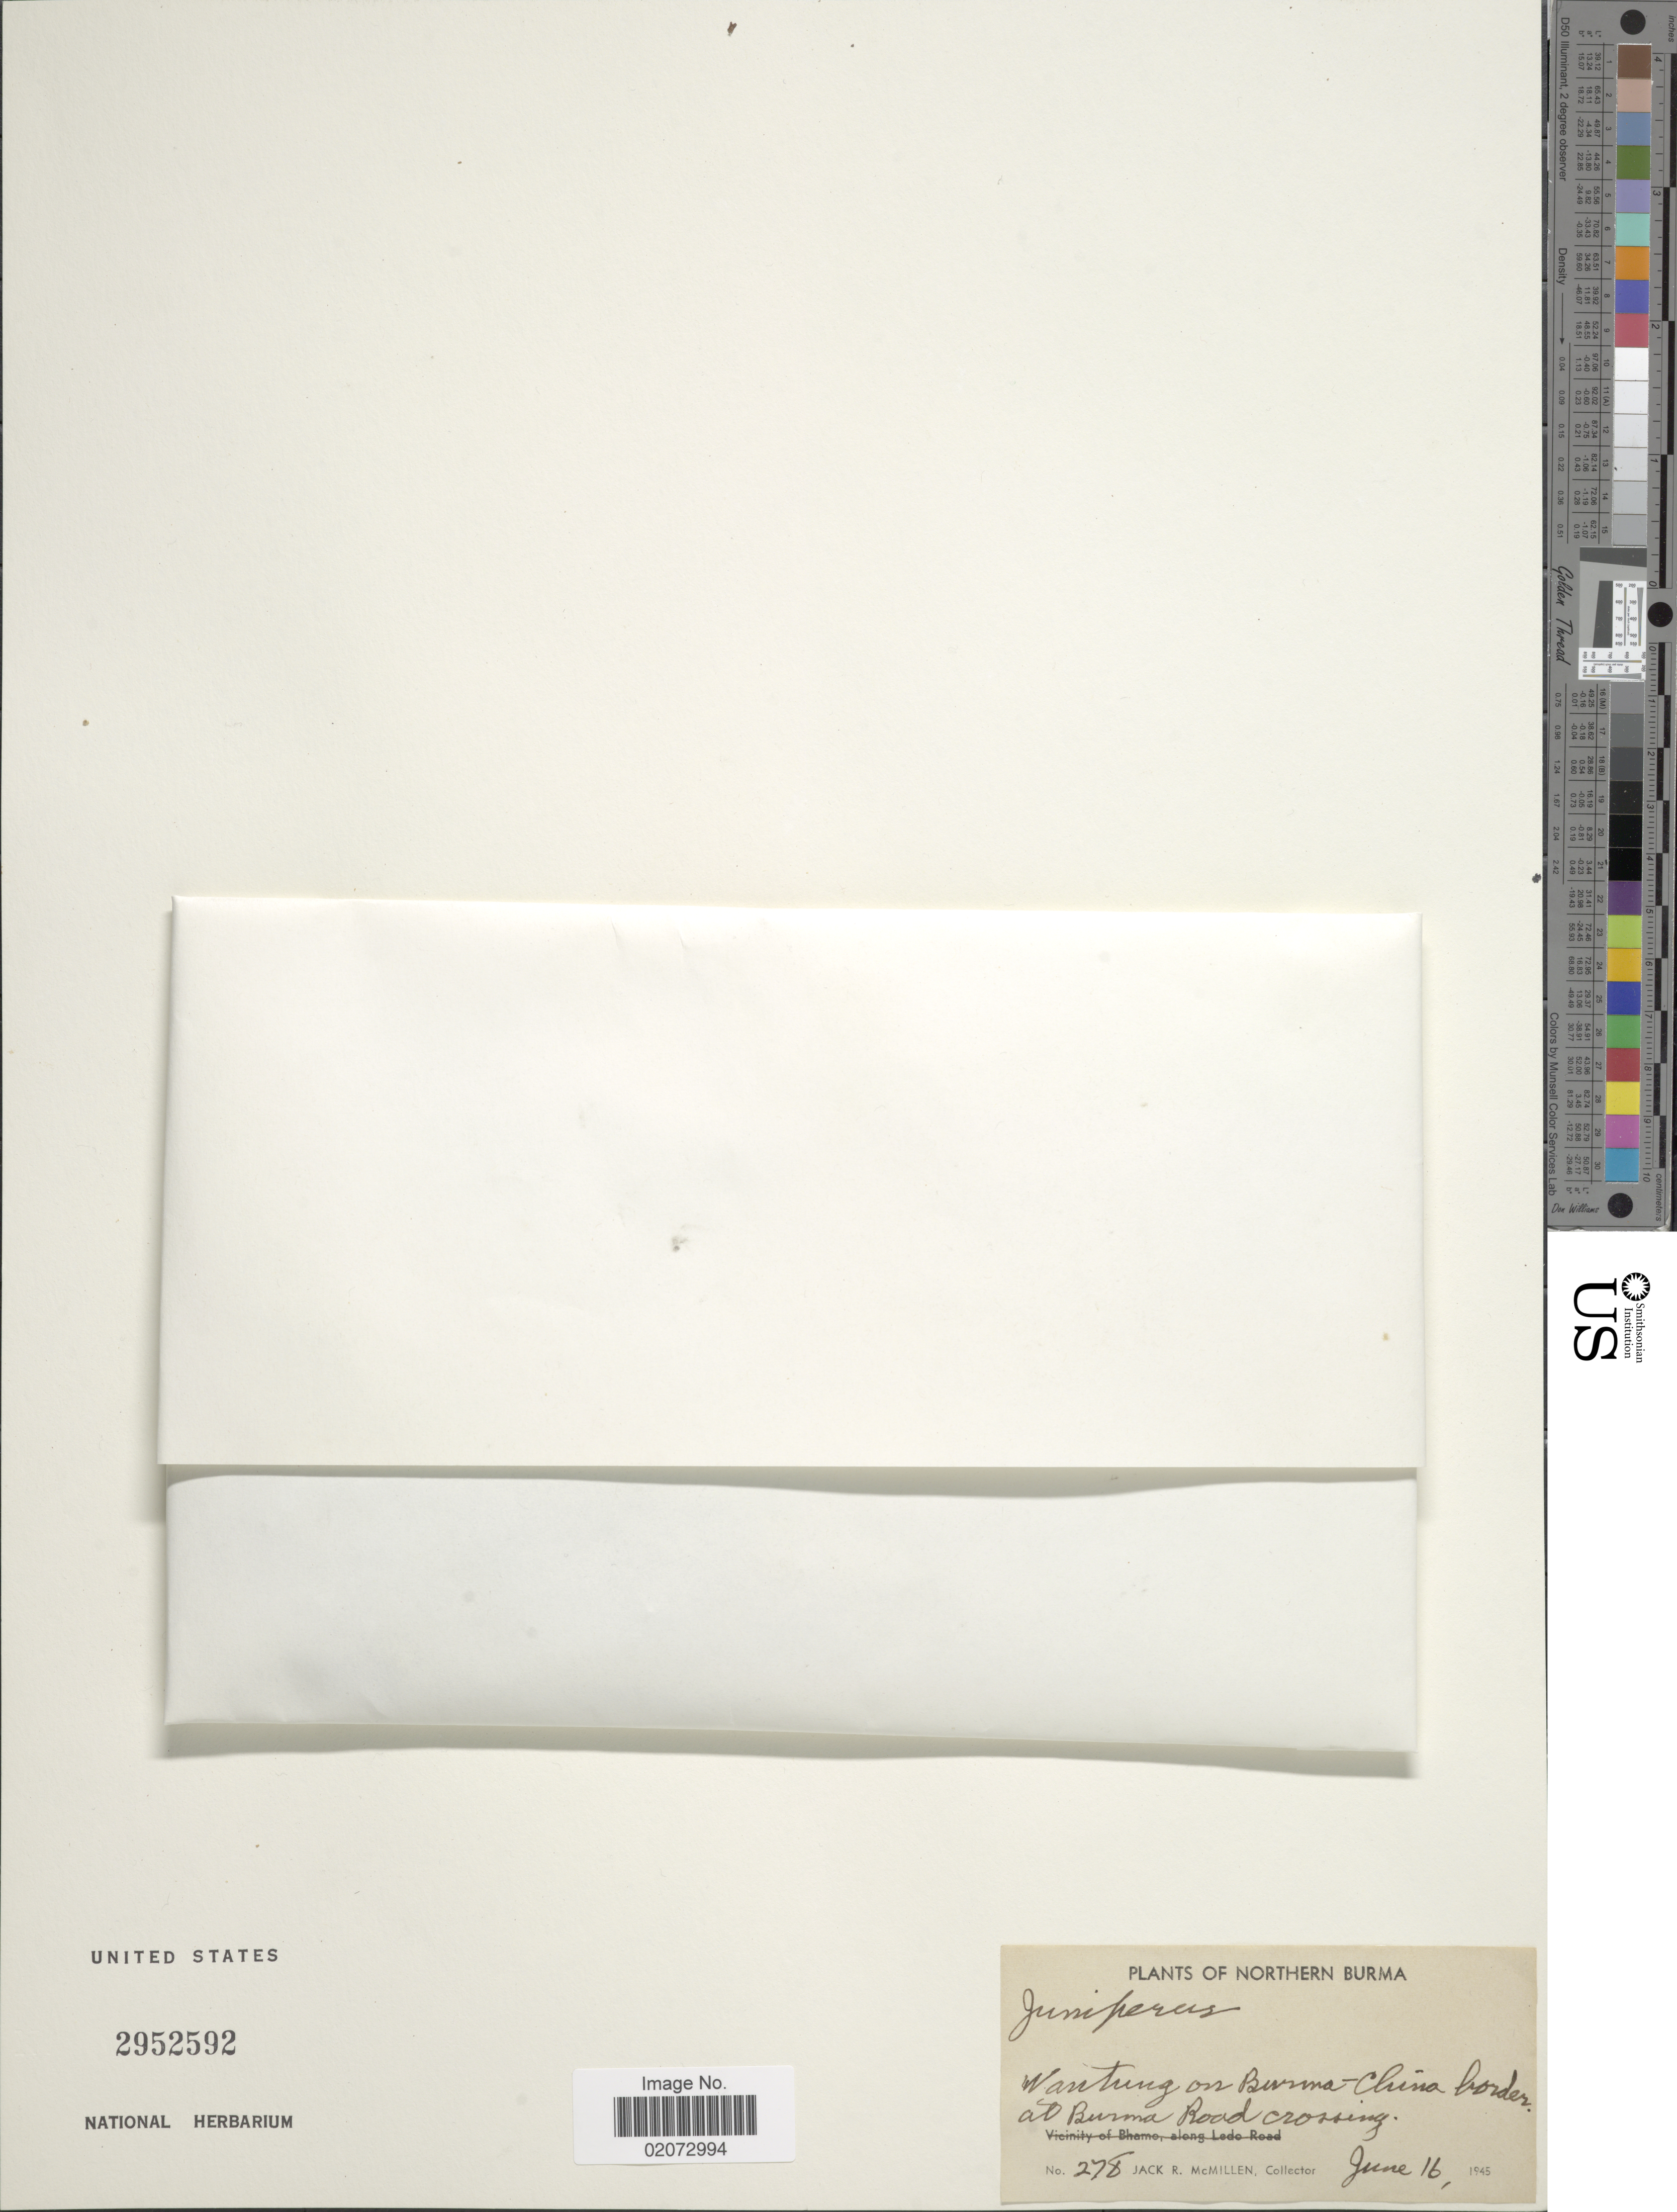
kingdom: Plantae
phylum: Tracheophyta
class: Pinopsida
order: Pinales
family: Cupressaceae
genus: Juniperus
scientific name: Juniperus sp.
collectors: J. McMillen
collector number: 278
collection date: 1945-06-16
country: Myanmar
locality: Northern Burma, Wantung on Burma-China border at Burma Road crossing.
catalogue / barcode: US 2952592